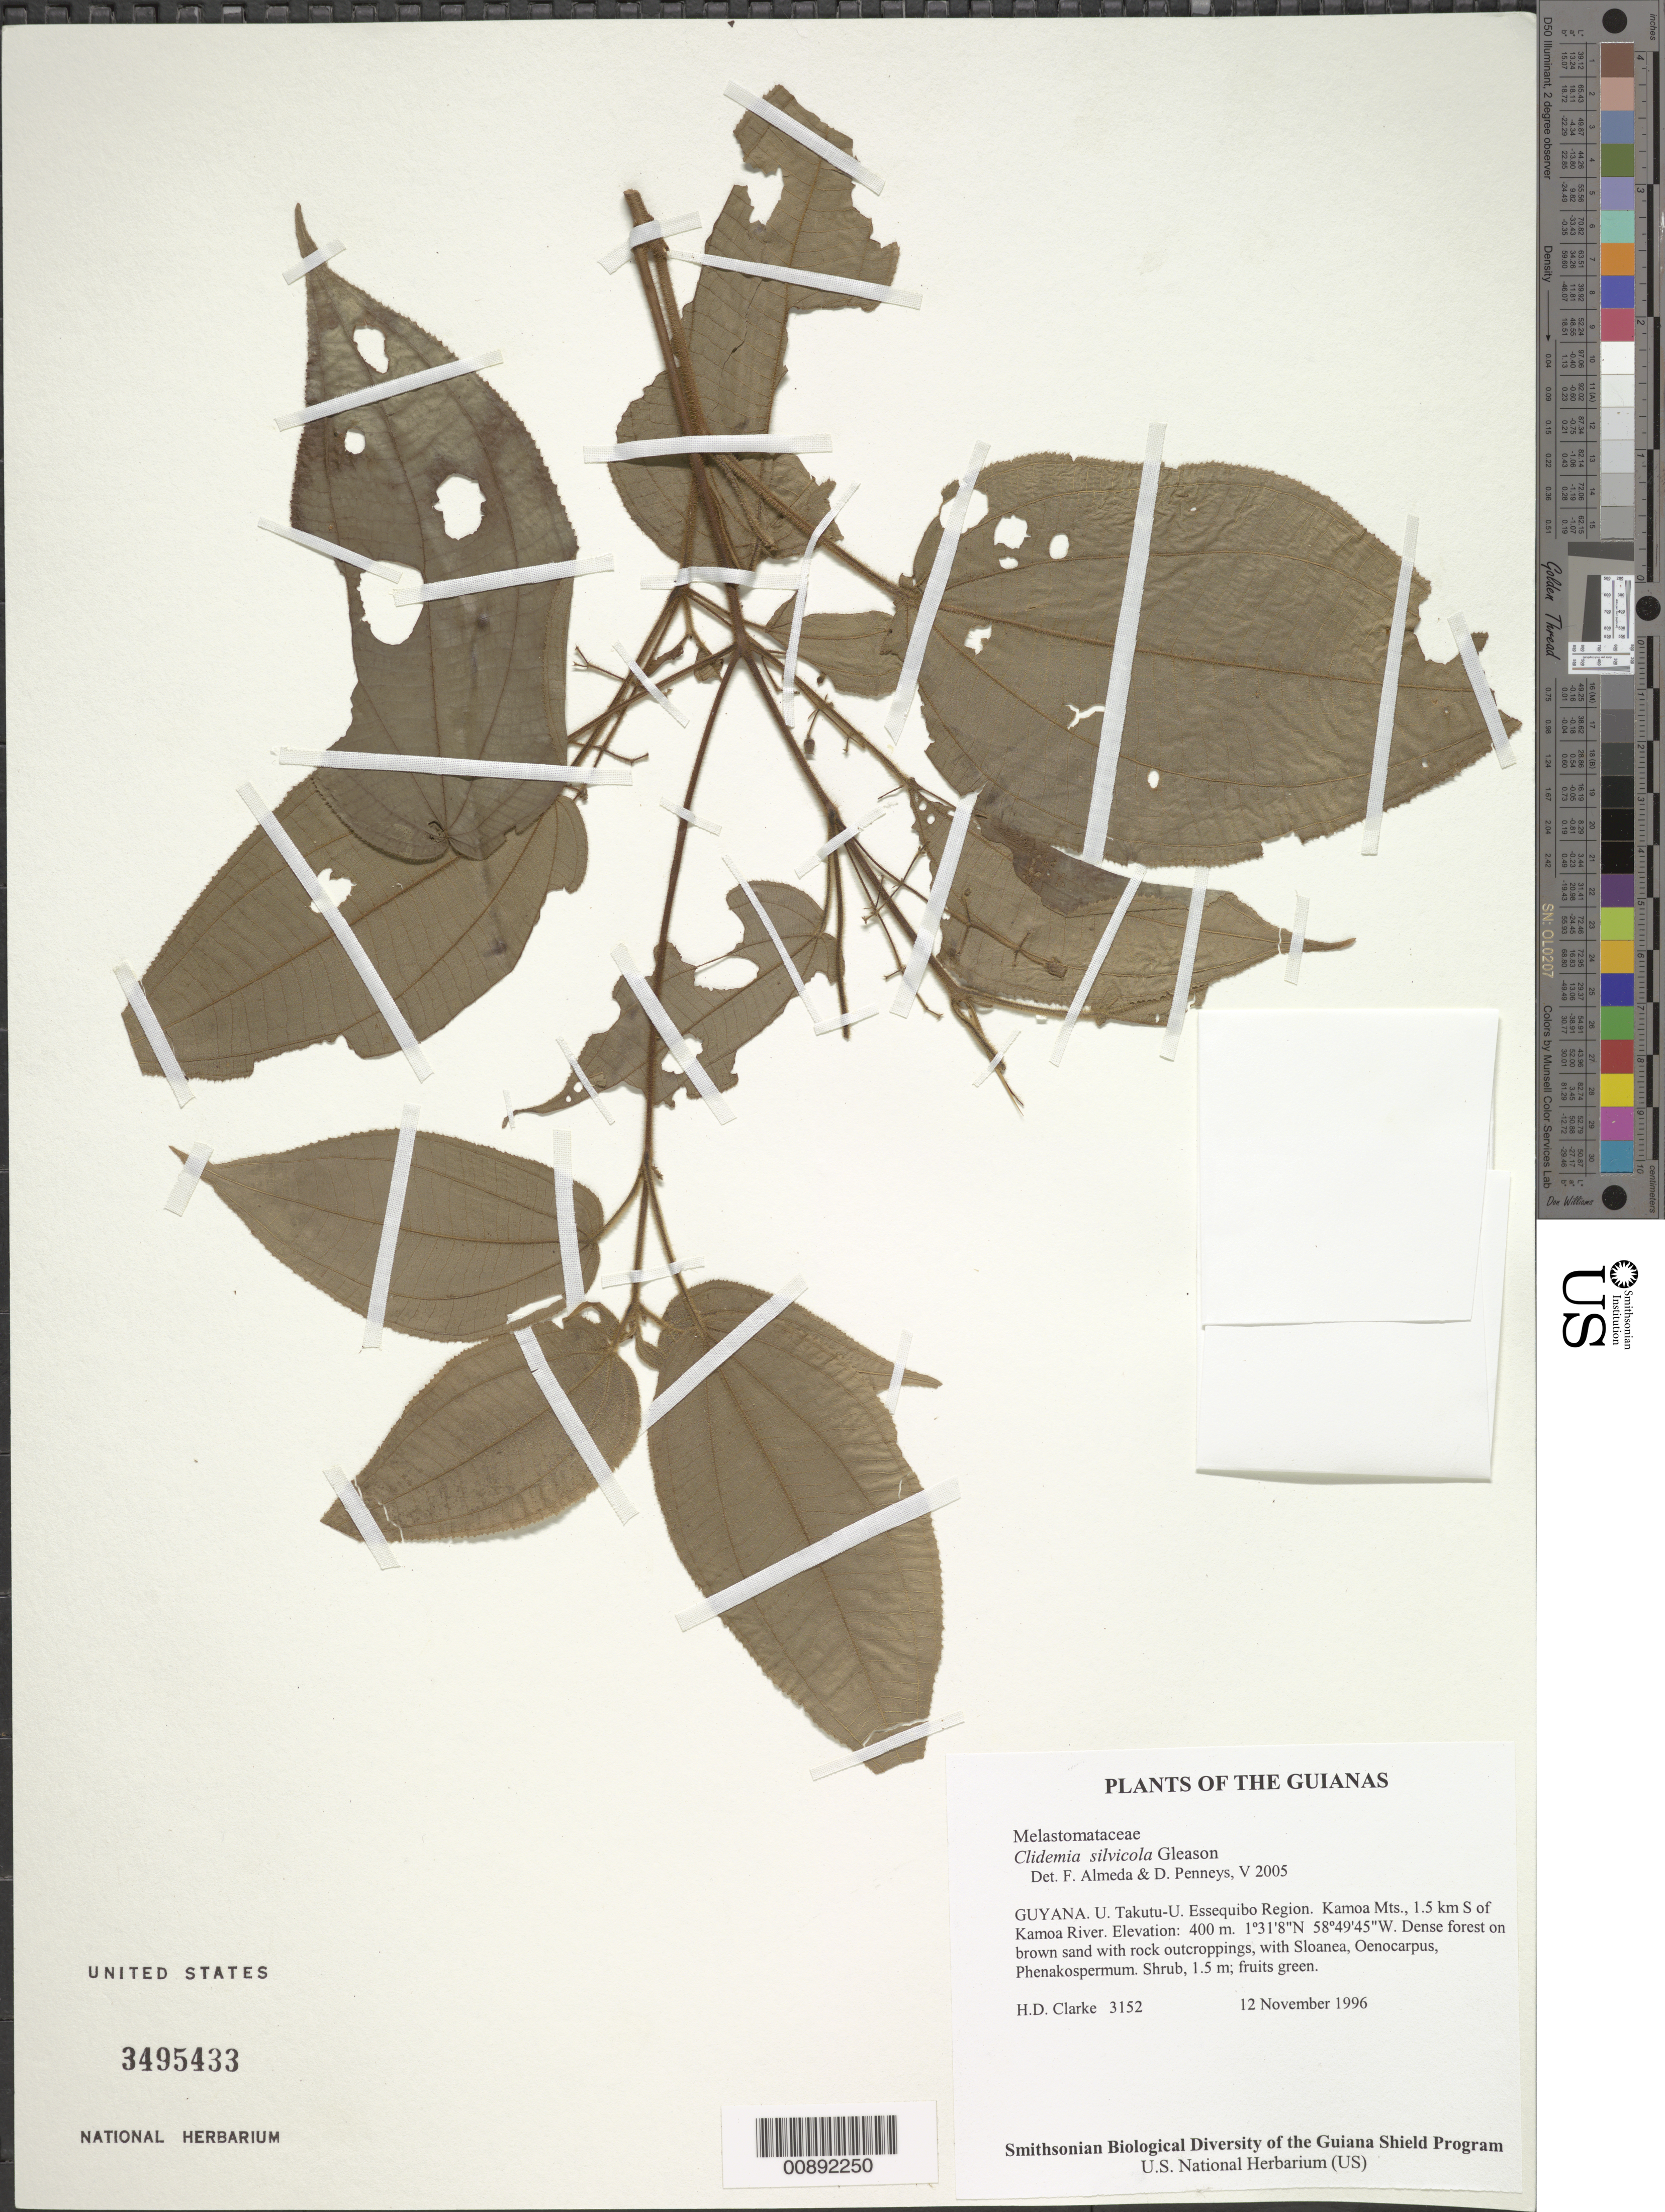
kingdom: Plantae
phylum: Tracheophyta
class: Magnoliopsida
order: Myrtales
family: Melastomataceae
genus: Clidemia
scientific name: Clidemia silvicola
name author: Gleason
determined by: Almeda, F.; Penneys, D. S.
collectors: H. D. Clarke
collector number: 3152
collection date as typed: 12 November 1996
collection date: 1996-11-12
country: Guyana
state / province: U. Takutu-U. Essequibo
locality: Kamoa Mts., 1.5 km S of Kamoa River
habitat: Dense forest on brown sand with rock outcroppings, with Sloanea, Oenocarpus, Phenakospermum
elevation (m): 400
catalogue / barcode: US 3495433